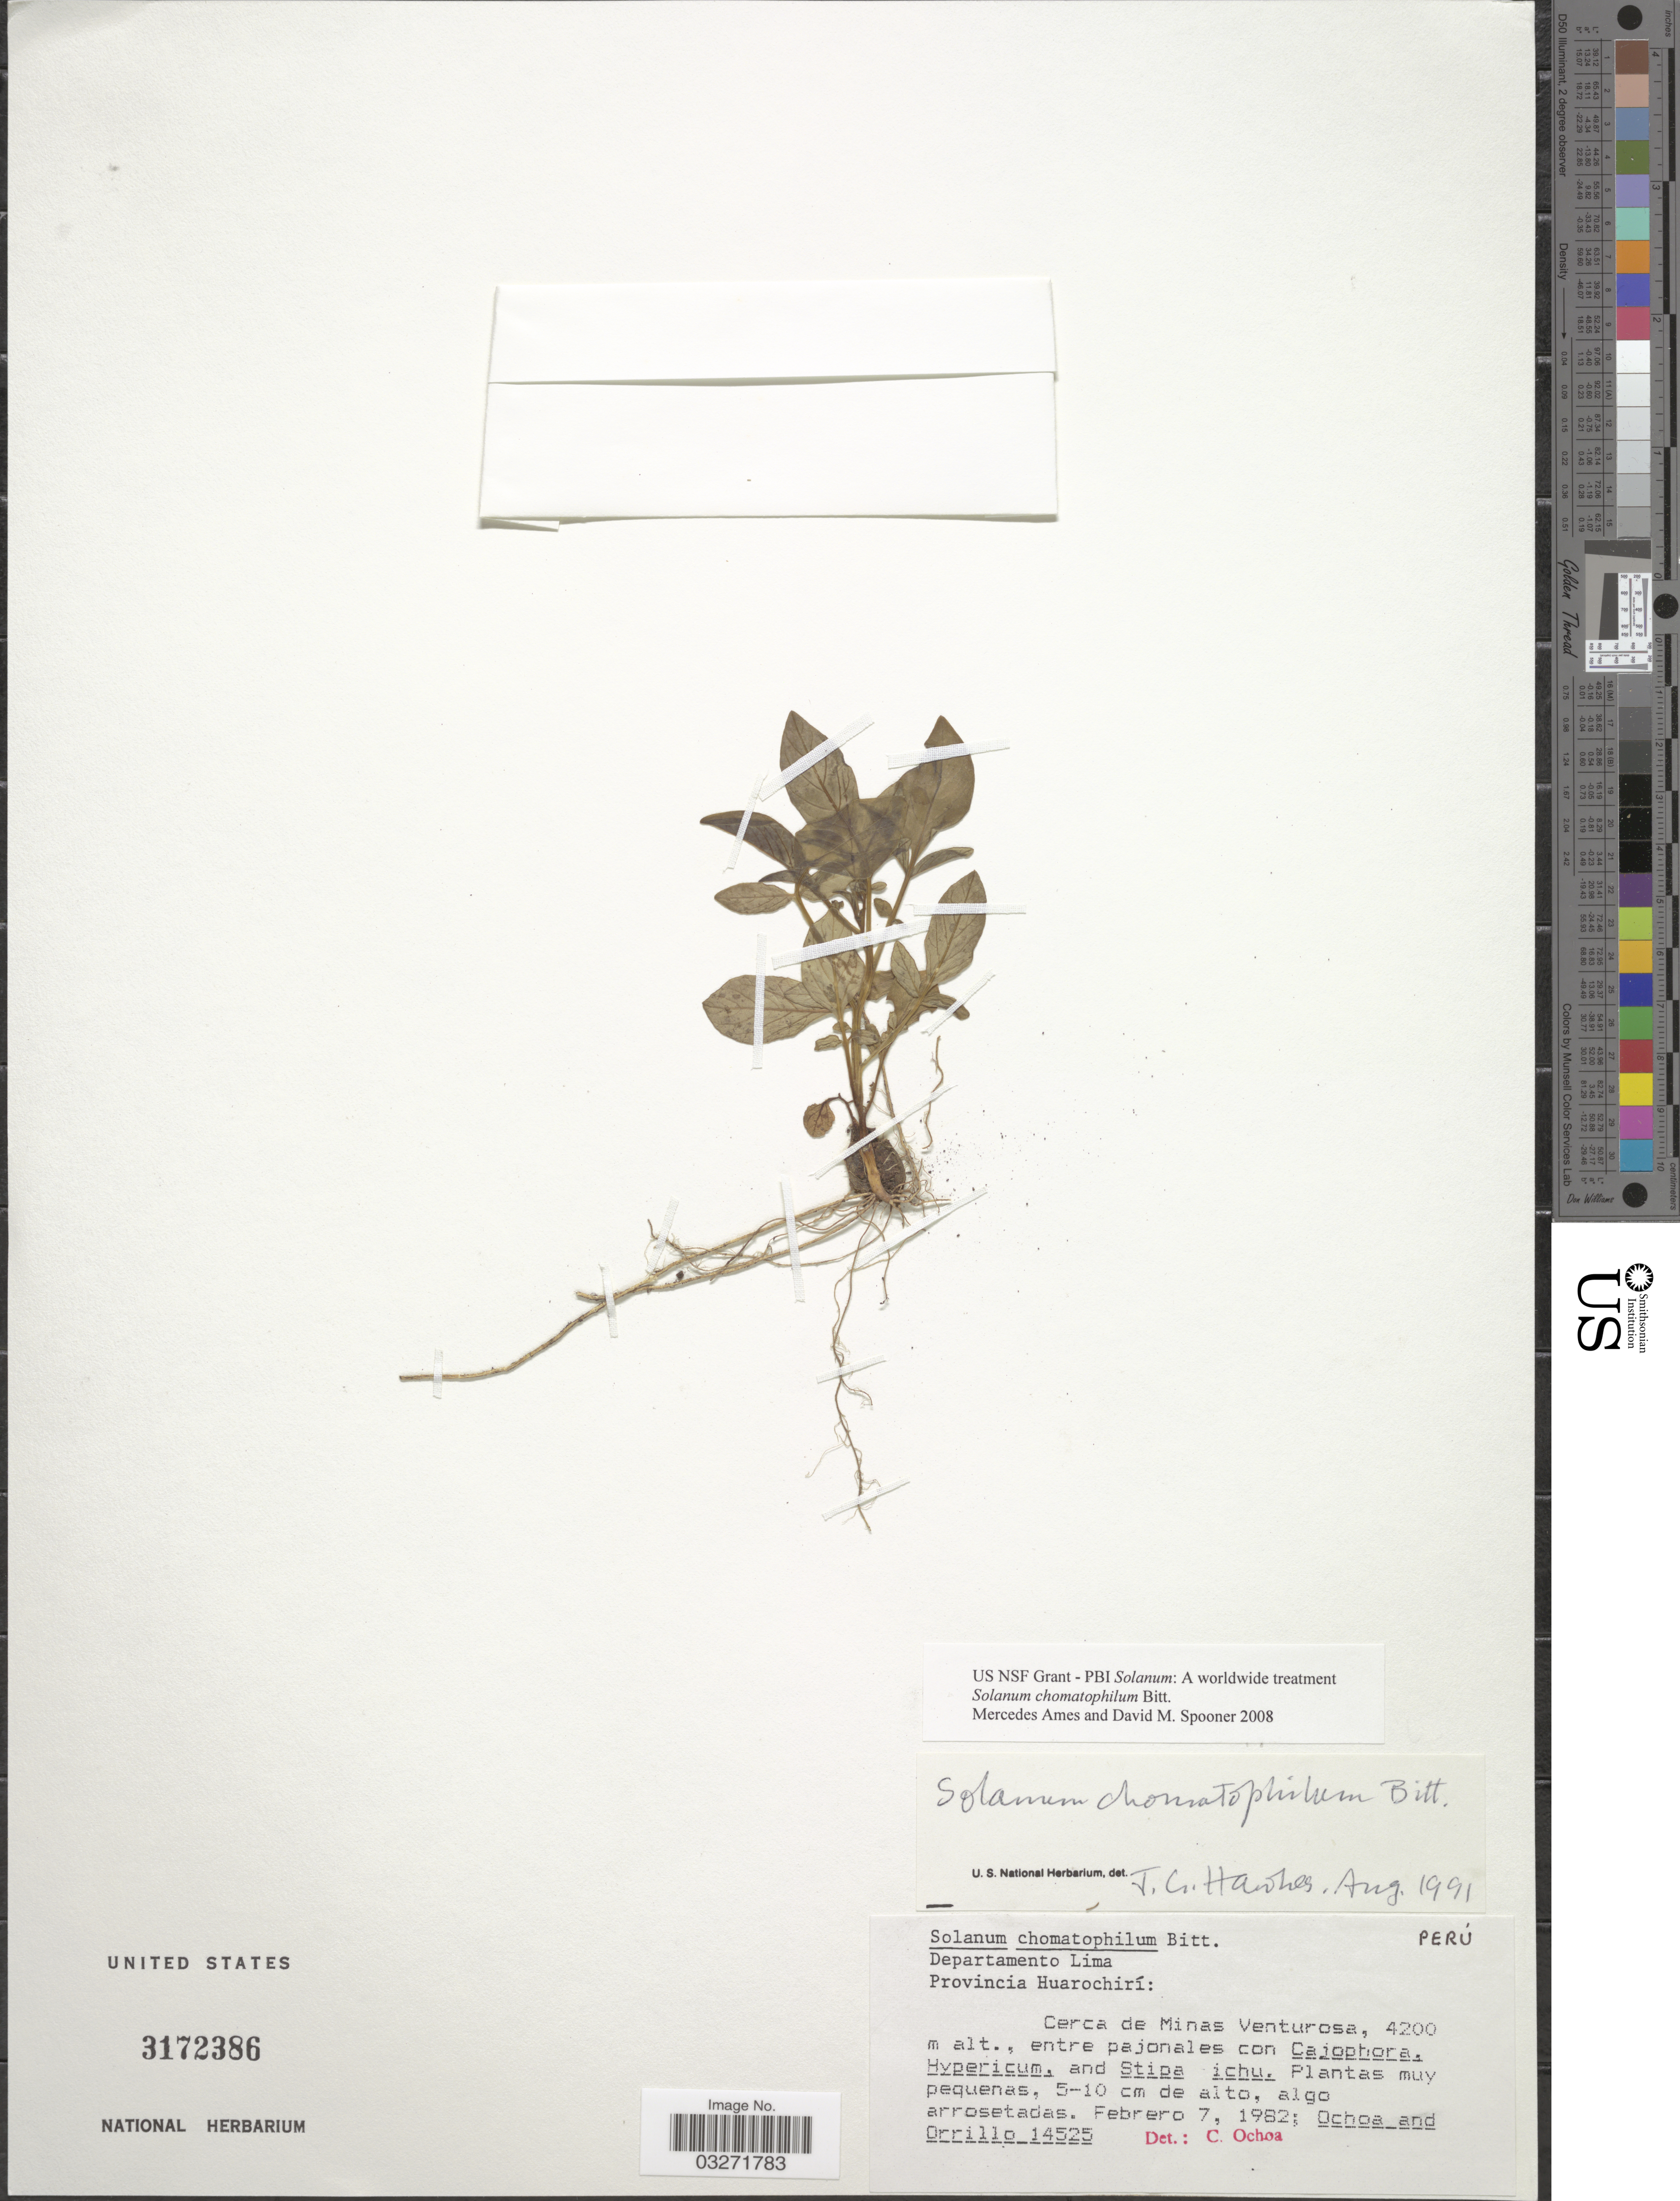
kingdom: Plantae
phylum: Tracheophyta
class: Magnoliopsida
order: Solanales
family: Solanaceae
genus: Solanum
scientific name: Solanum chomatophilum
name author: Bitter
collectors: -. Ochoa & Orrillo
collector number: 14525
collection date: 1982-02-07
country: Peru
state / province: Lima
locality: Departamento Lima. Provincia Huarochirí: Cerca de Minas Venturosa.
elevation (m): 4200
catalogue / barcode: US 3172386